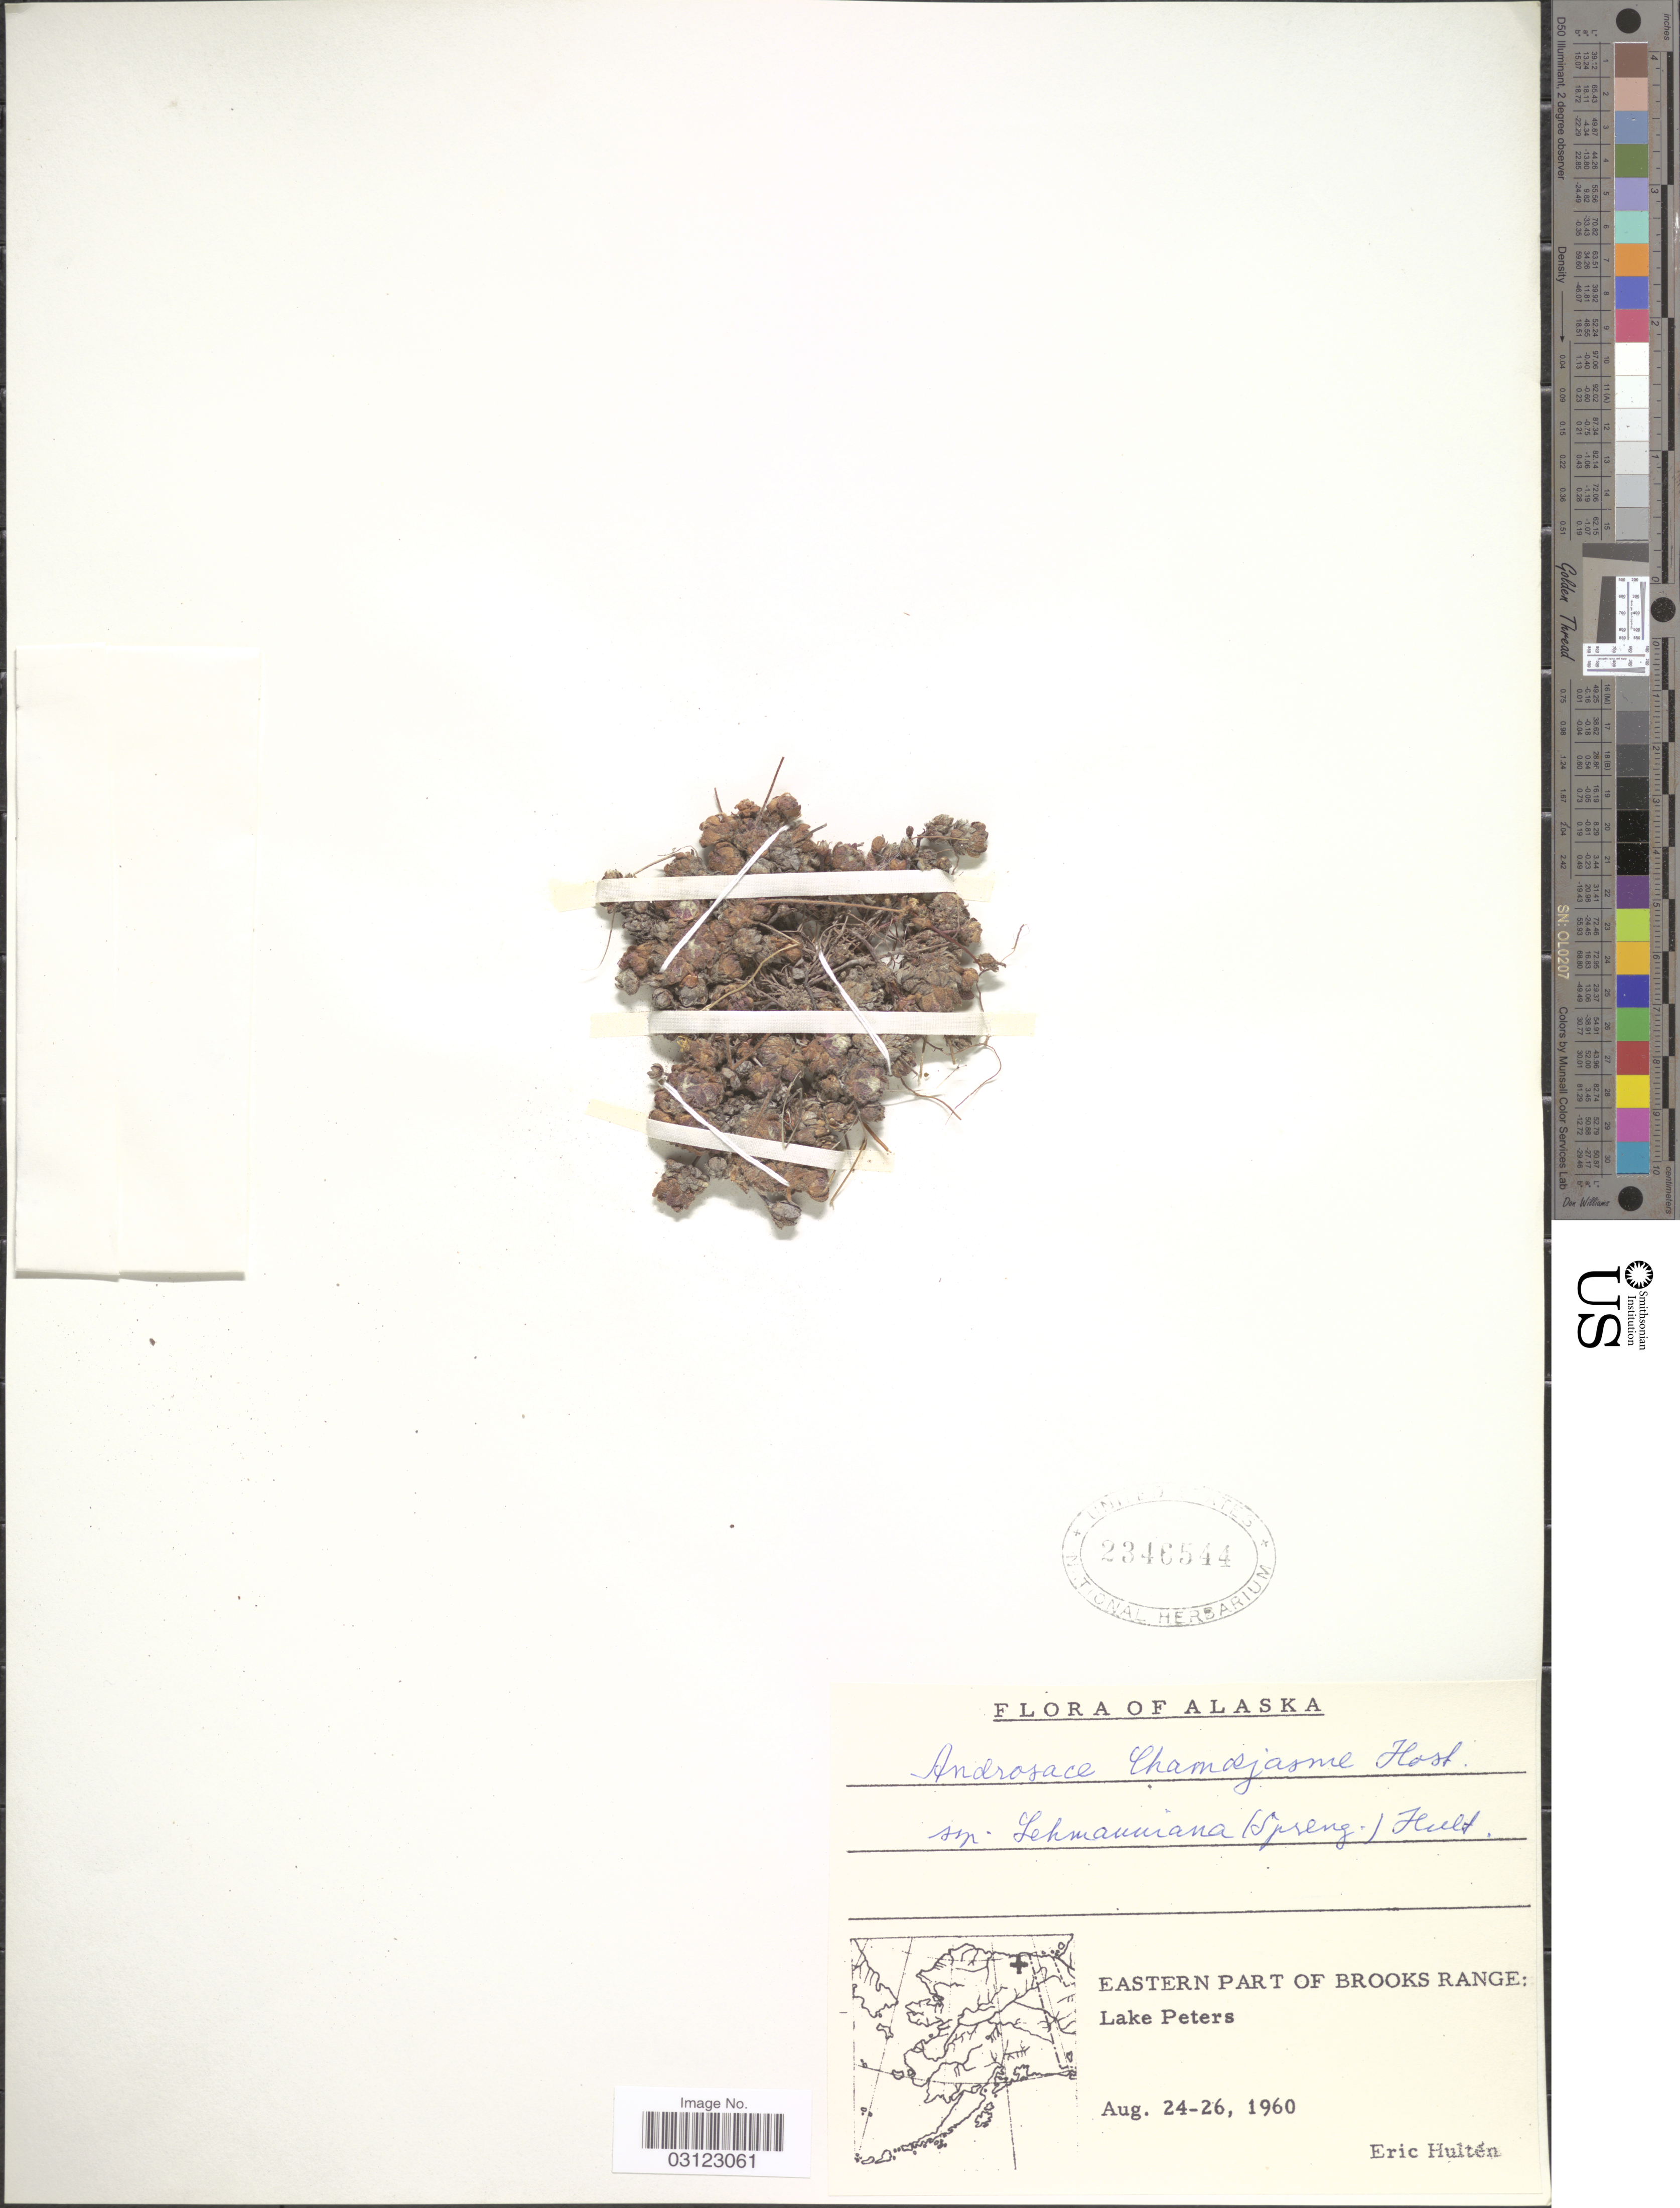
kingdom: Plantae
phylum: Tracheophyta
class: Magnoliopsida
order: Ericales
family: Primulaceae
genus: Androsace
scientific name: Androsace chamaejasme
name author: Wulfen ex Host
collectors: E. G. Hultén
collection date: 1960-08-24/1960-08-26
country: United States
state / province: Alaska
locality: Eastern part of Brooks Range: Lake Peters.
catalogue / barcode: US 2346544